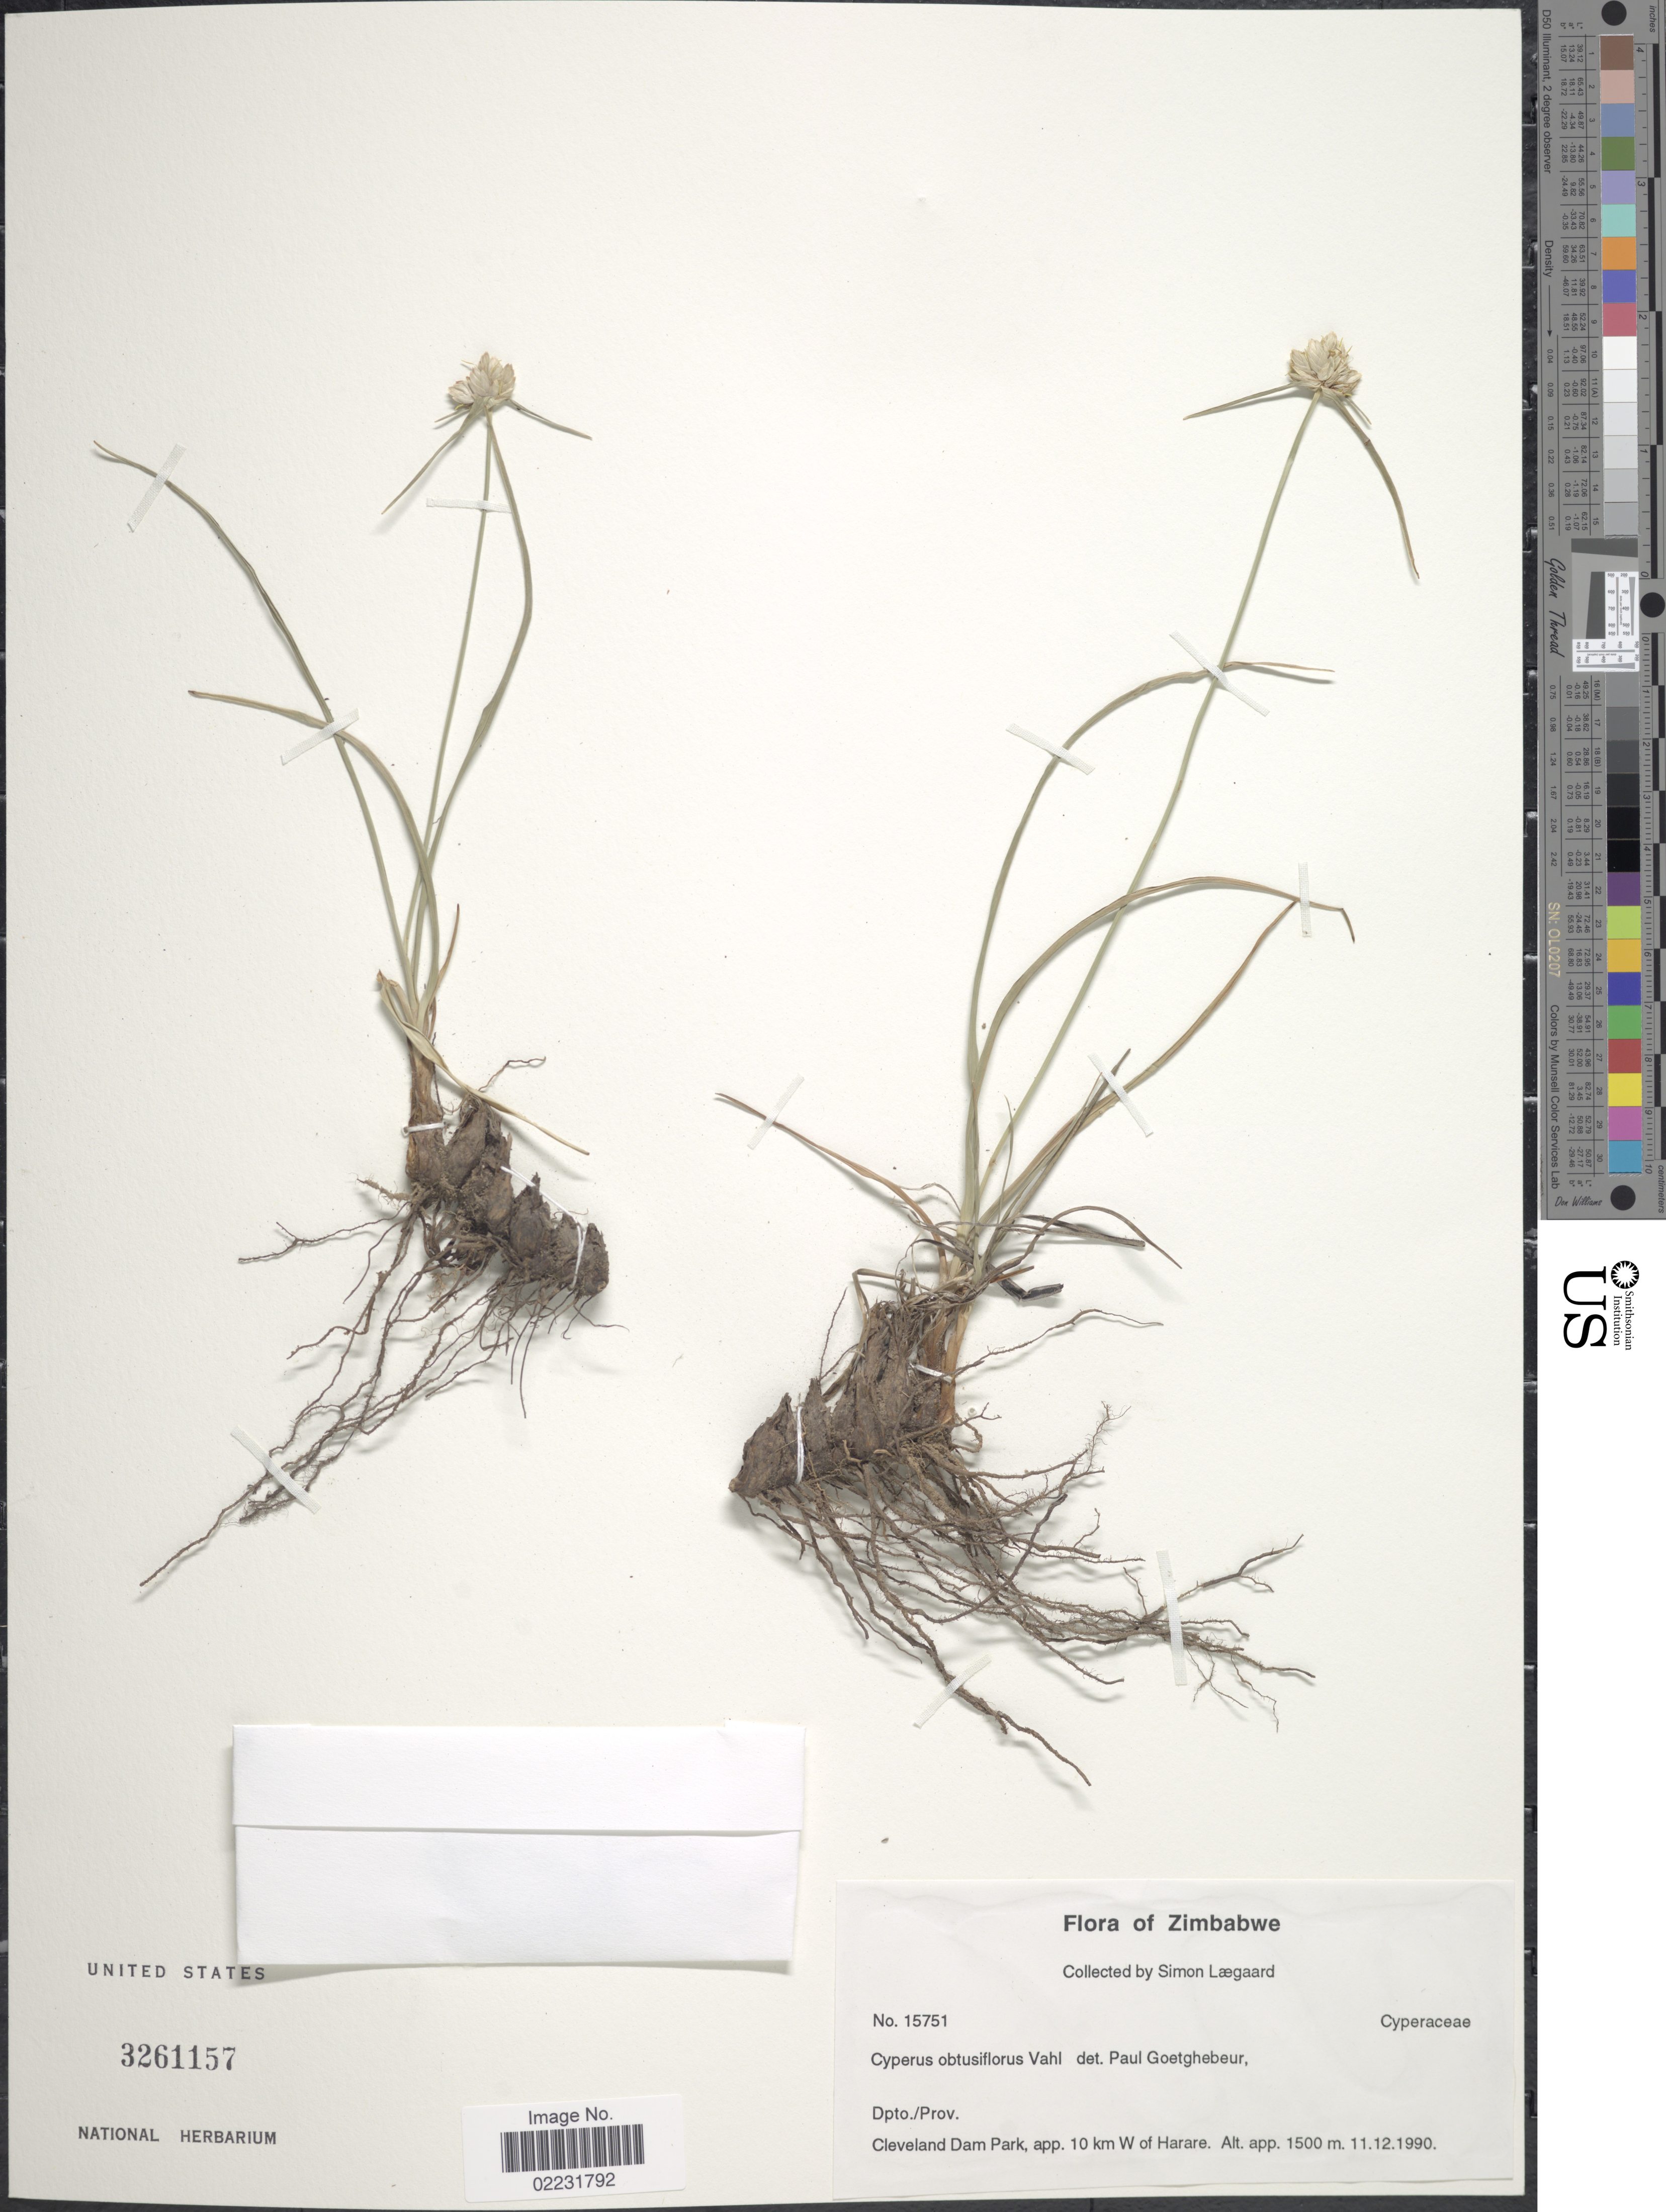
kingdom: Plantae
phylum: Tracheophyta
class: Liliopsida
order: Poales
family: Cyperaceae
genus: Cyperus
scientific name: Cyperus obtusiflorus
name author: Vahl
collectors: S. Lægaard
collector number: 15751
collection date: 1990-12-11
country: Zimbabwe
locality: Cleveland Dam Park, app. 10 km W of Harare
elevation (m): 1500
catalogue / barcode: US 3261157